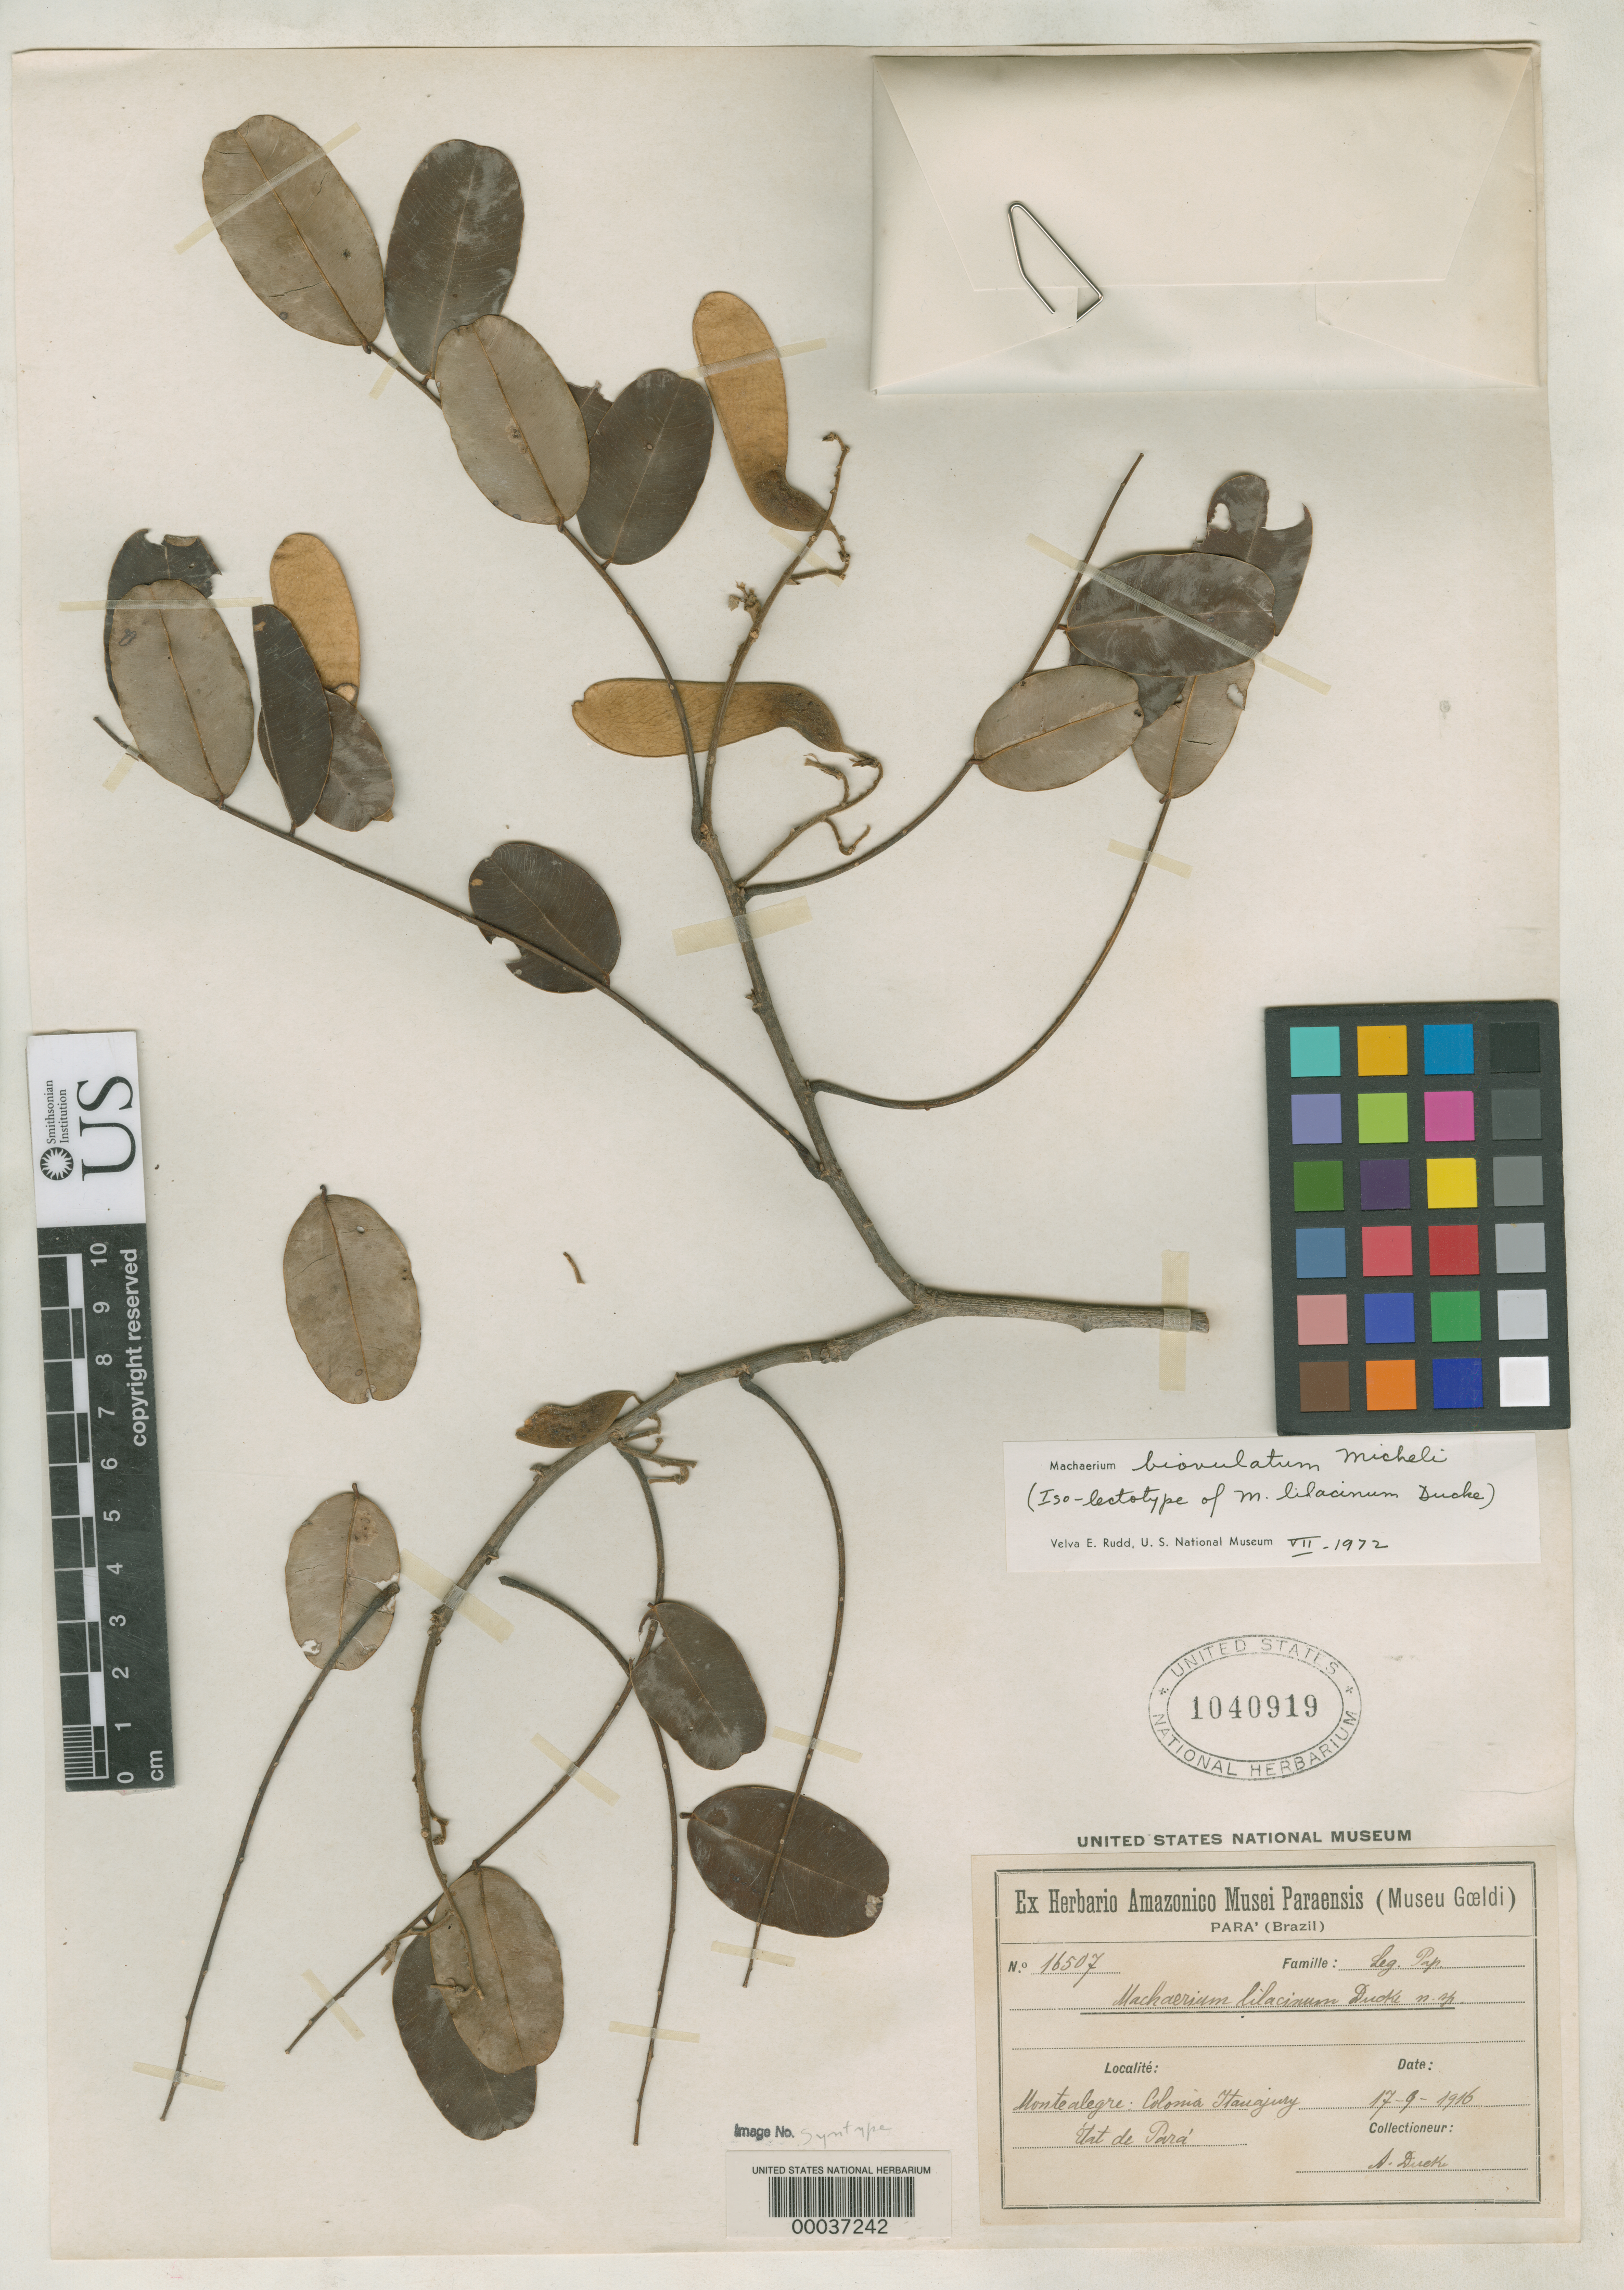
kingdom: Plantae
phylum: Tracheophyta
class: Magnoliopsida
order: Fabales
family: Fabaceae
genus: Machaerium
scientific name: Machaerium lilacinum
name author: Ducke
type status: Isolectotype; Isosyntype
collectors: A. Ducke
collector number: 16507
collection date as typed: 17 Sep 1916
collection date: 1916-09-17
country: Brazil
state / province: Pará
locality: Montealegre.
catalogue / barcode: US 1040919